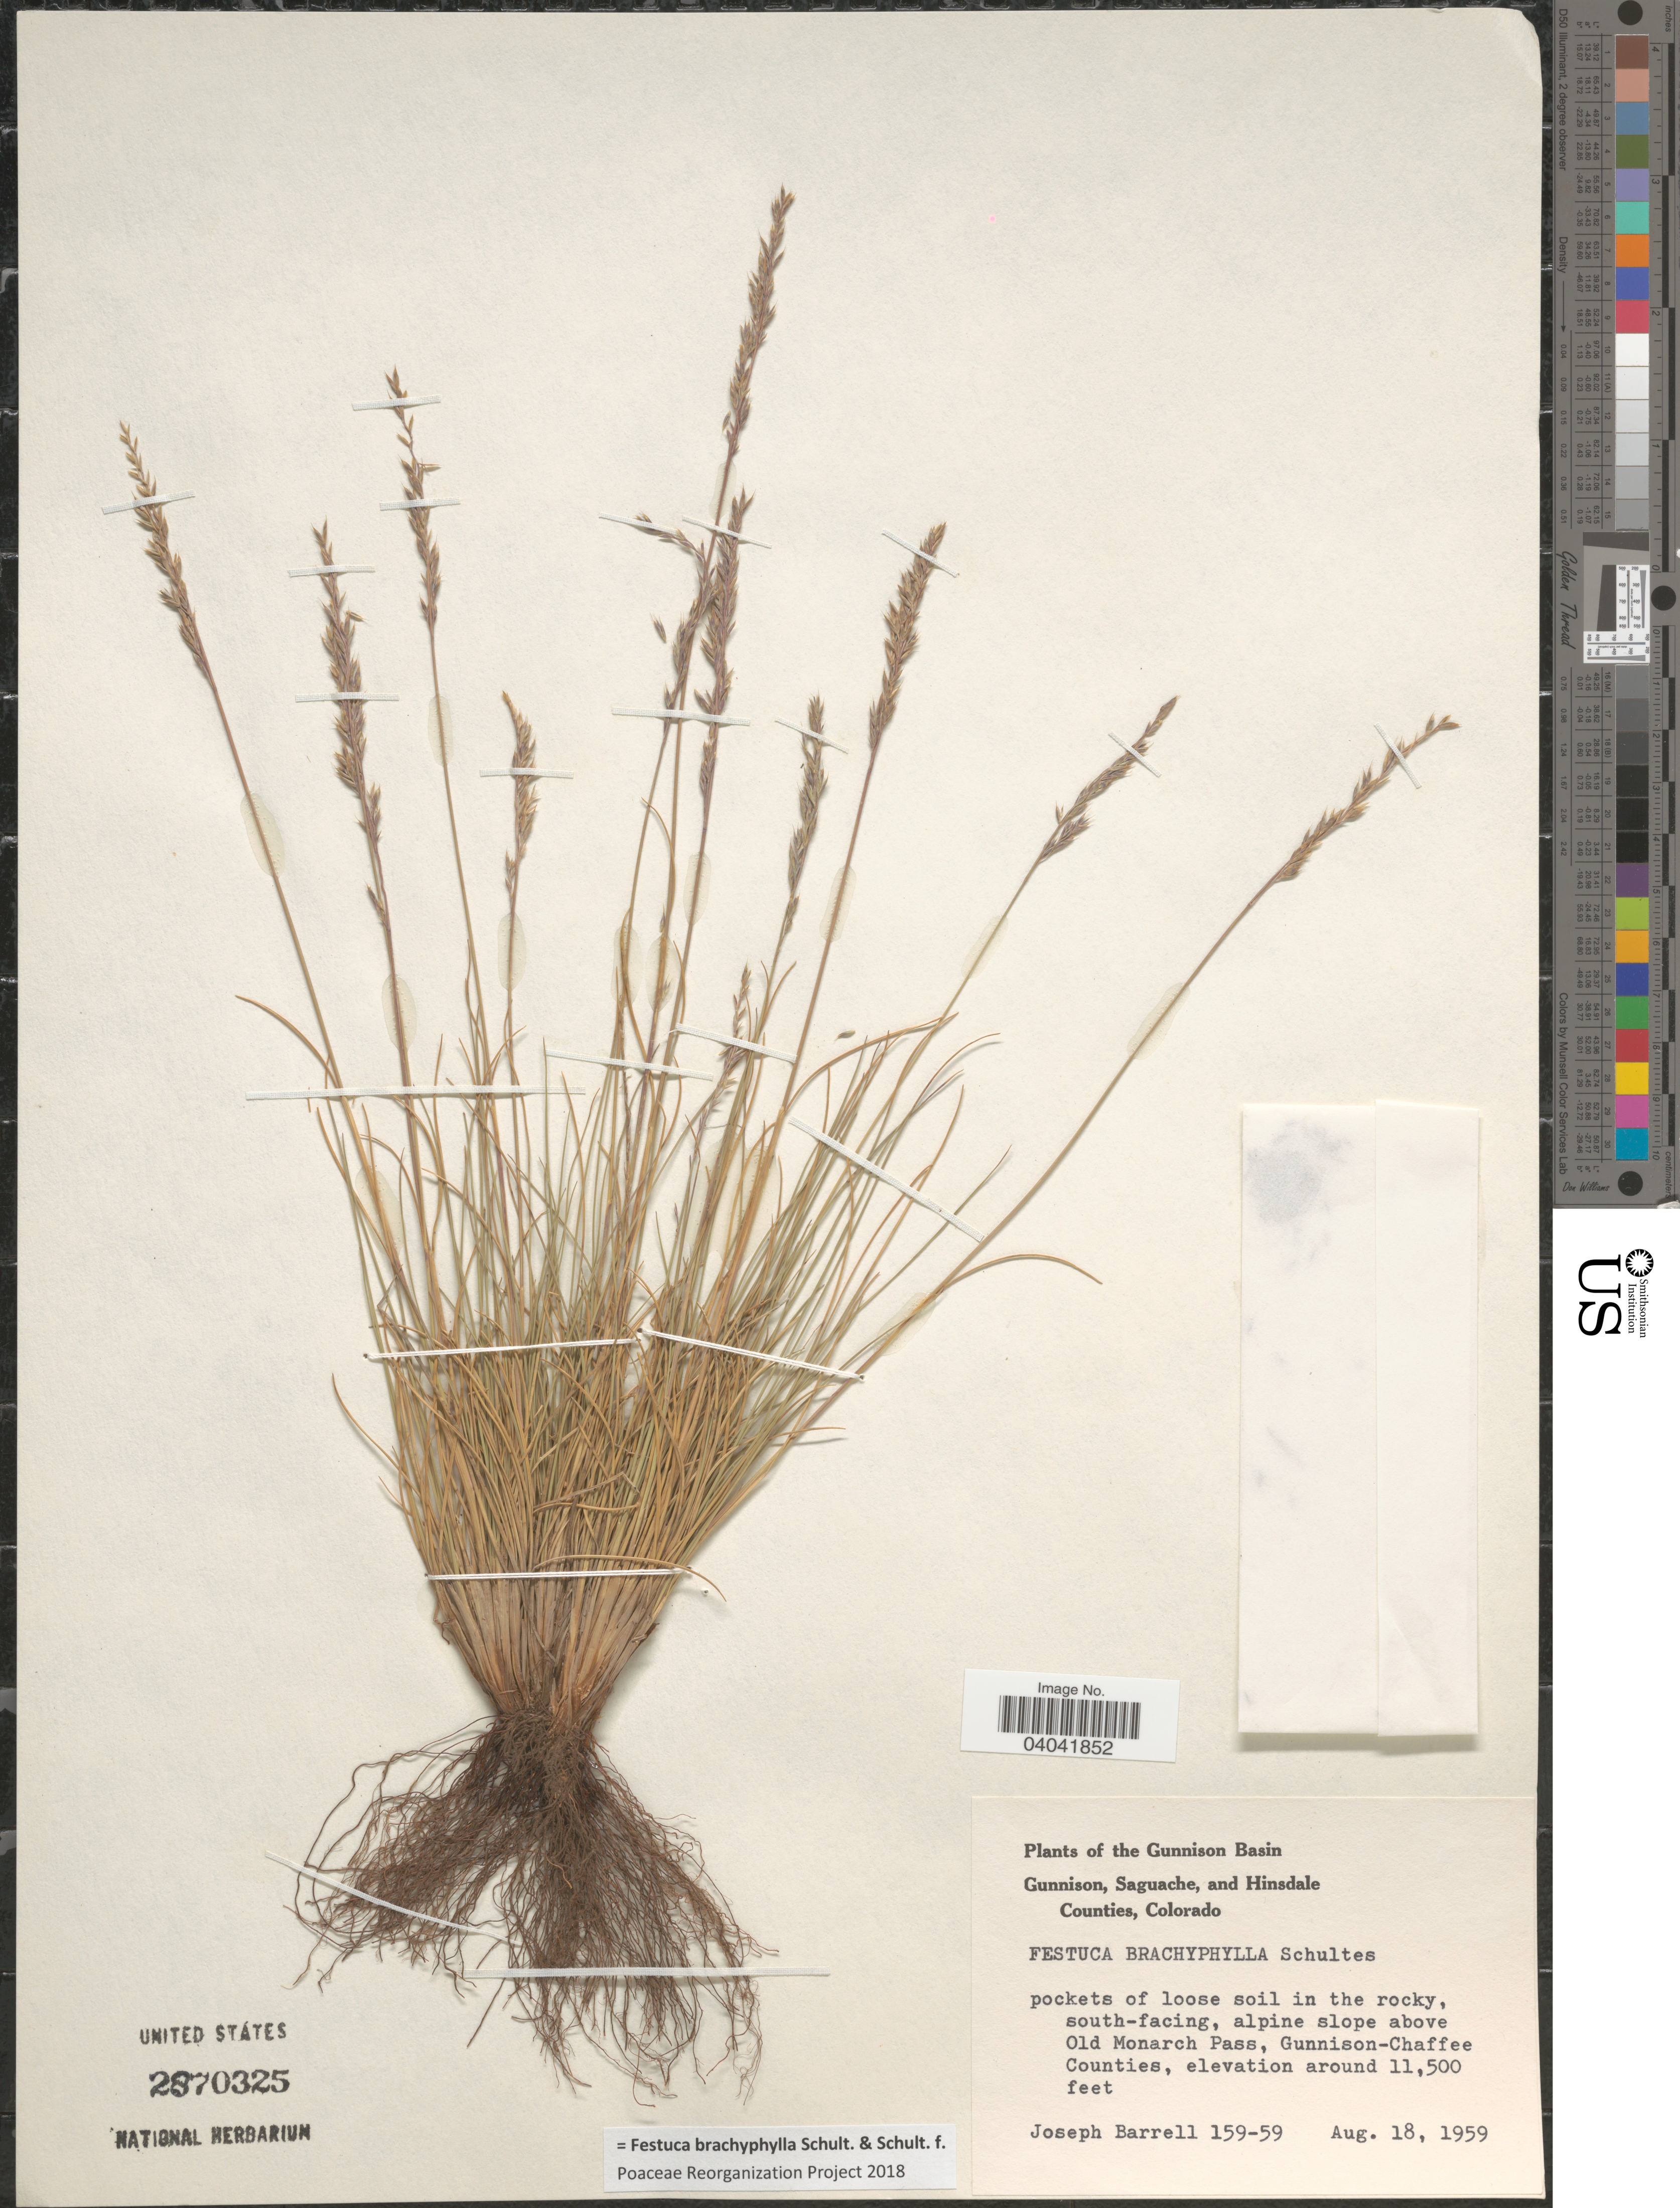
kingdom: Plantae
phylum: Tracheophyta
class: Liliopsida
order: Poales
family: Poaceae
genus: Festuca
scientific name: Festuca brachyphylla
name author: Schult. & Schult. f.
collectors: J. Barrell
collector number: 159-59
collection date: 1959-08-18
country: United States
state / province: Colorado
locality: The Gunnison Basin. In the rocky, south-facing, alpine slope above Old Monarch Pass, Gunnison-Chaffee Counties.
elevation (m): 3505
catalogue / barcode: US 2870325